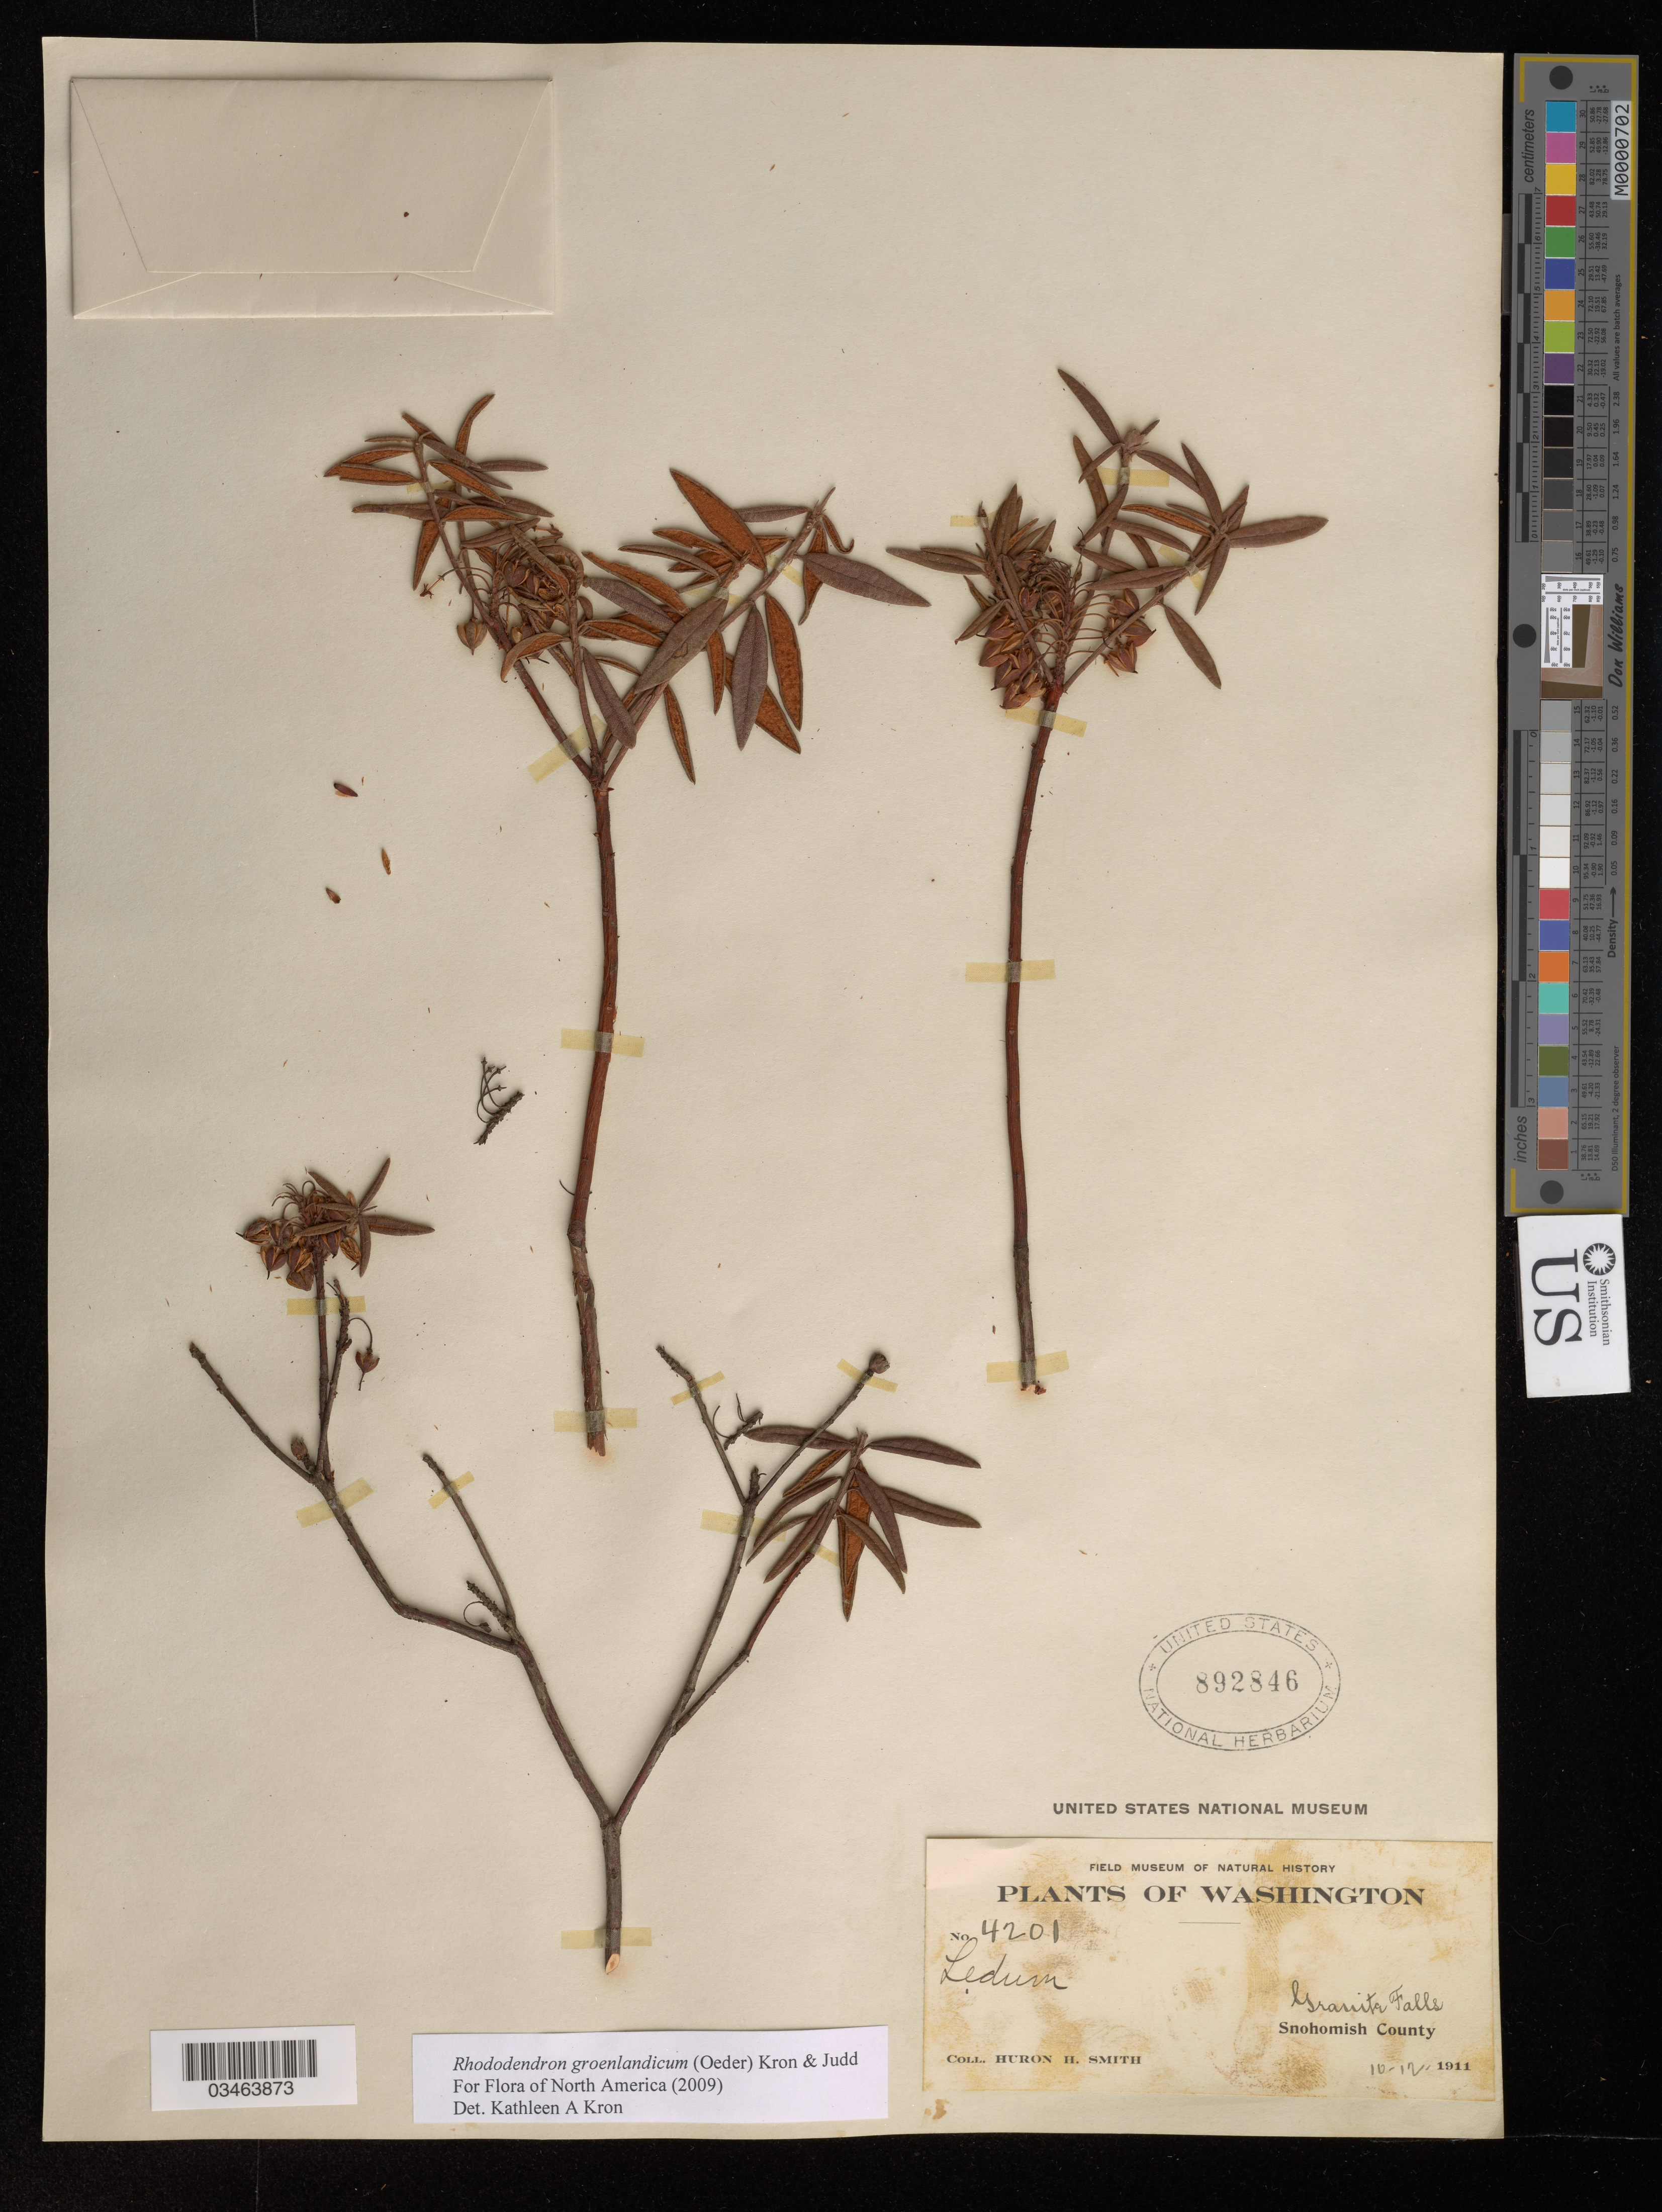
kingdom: Plantae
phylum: Tracheophyta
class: Magnoliopsida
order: Ericales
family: Ericaceae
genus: Rhododendron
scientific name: Rhododendron groenlandicum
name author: (Oeder) Kron & Judd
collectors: Huron H. Smith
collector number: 4201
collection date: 1911-10-12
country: United States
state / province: Washington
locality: Granite Falls. Snohomish County.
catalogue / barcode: US 892846